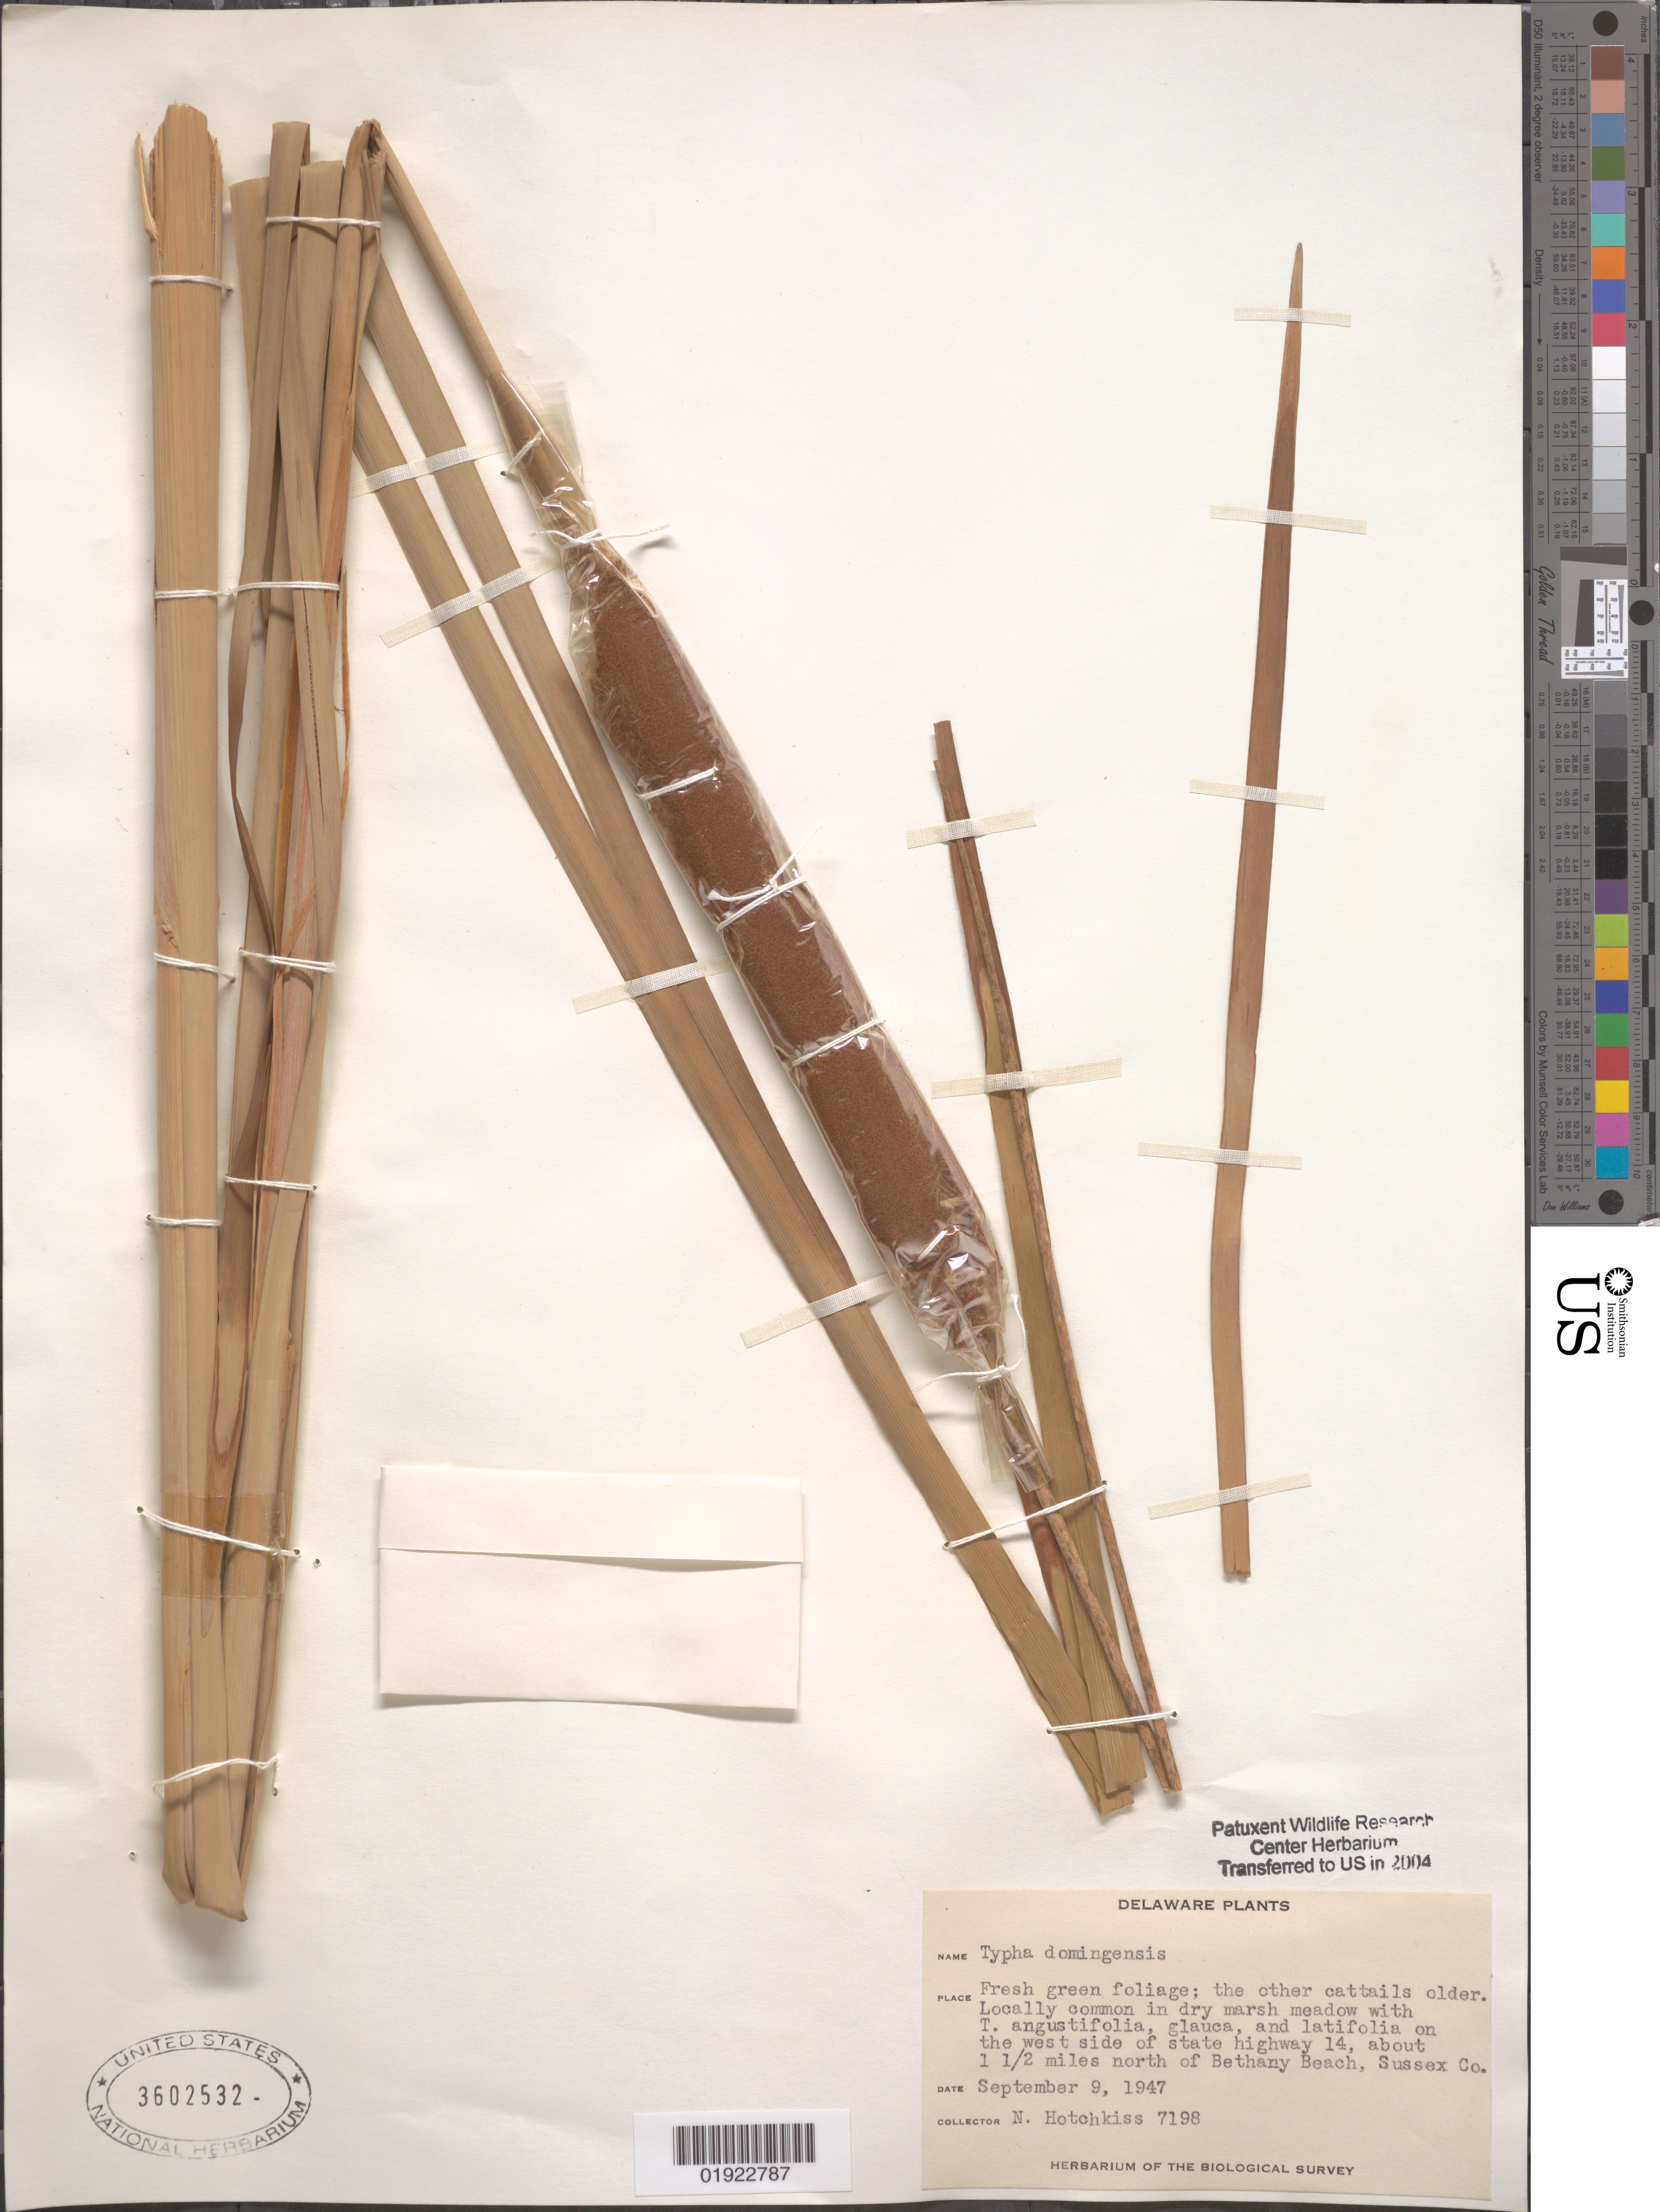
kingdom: Plantae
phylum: Tracheophyta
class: Liliopsida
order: Poales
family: Typhaceae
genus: Typha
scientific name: Typha domingensis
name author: Pers.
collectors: N. Hotchkiss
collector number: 7198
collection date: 1947-09-09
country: United States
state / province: Delaware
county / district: Sussex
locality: On the west side of highway 14, about 1 1/2 miles north of Bethany Beach.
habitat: Locally common in dry marsh meadow with T. angustifolia, glauca, and latifolia.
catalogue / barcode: US 3602532